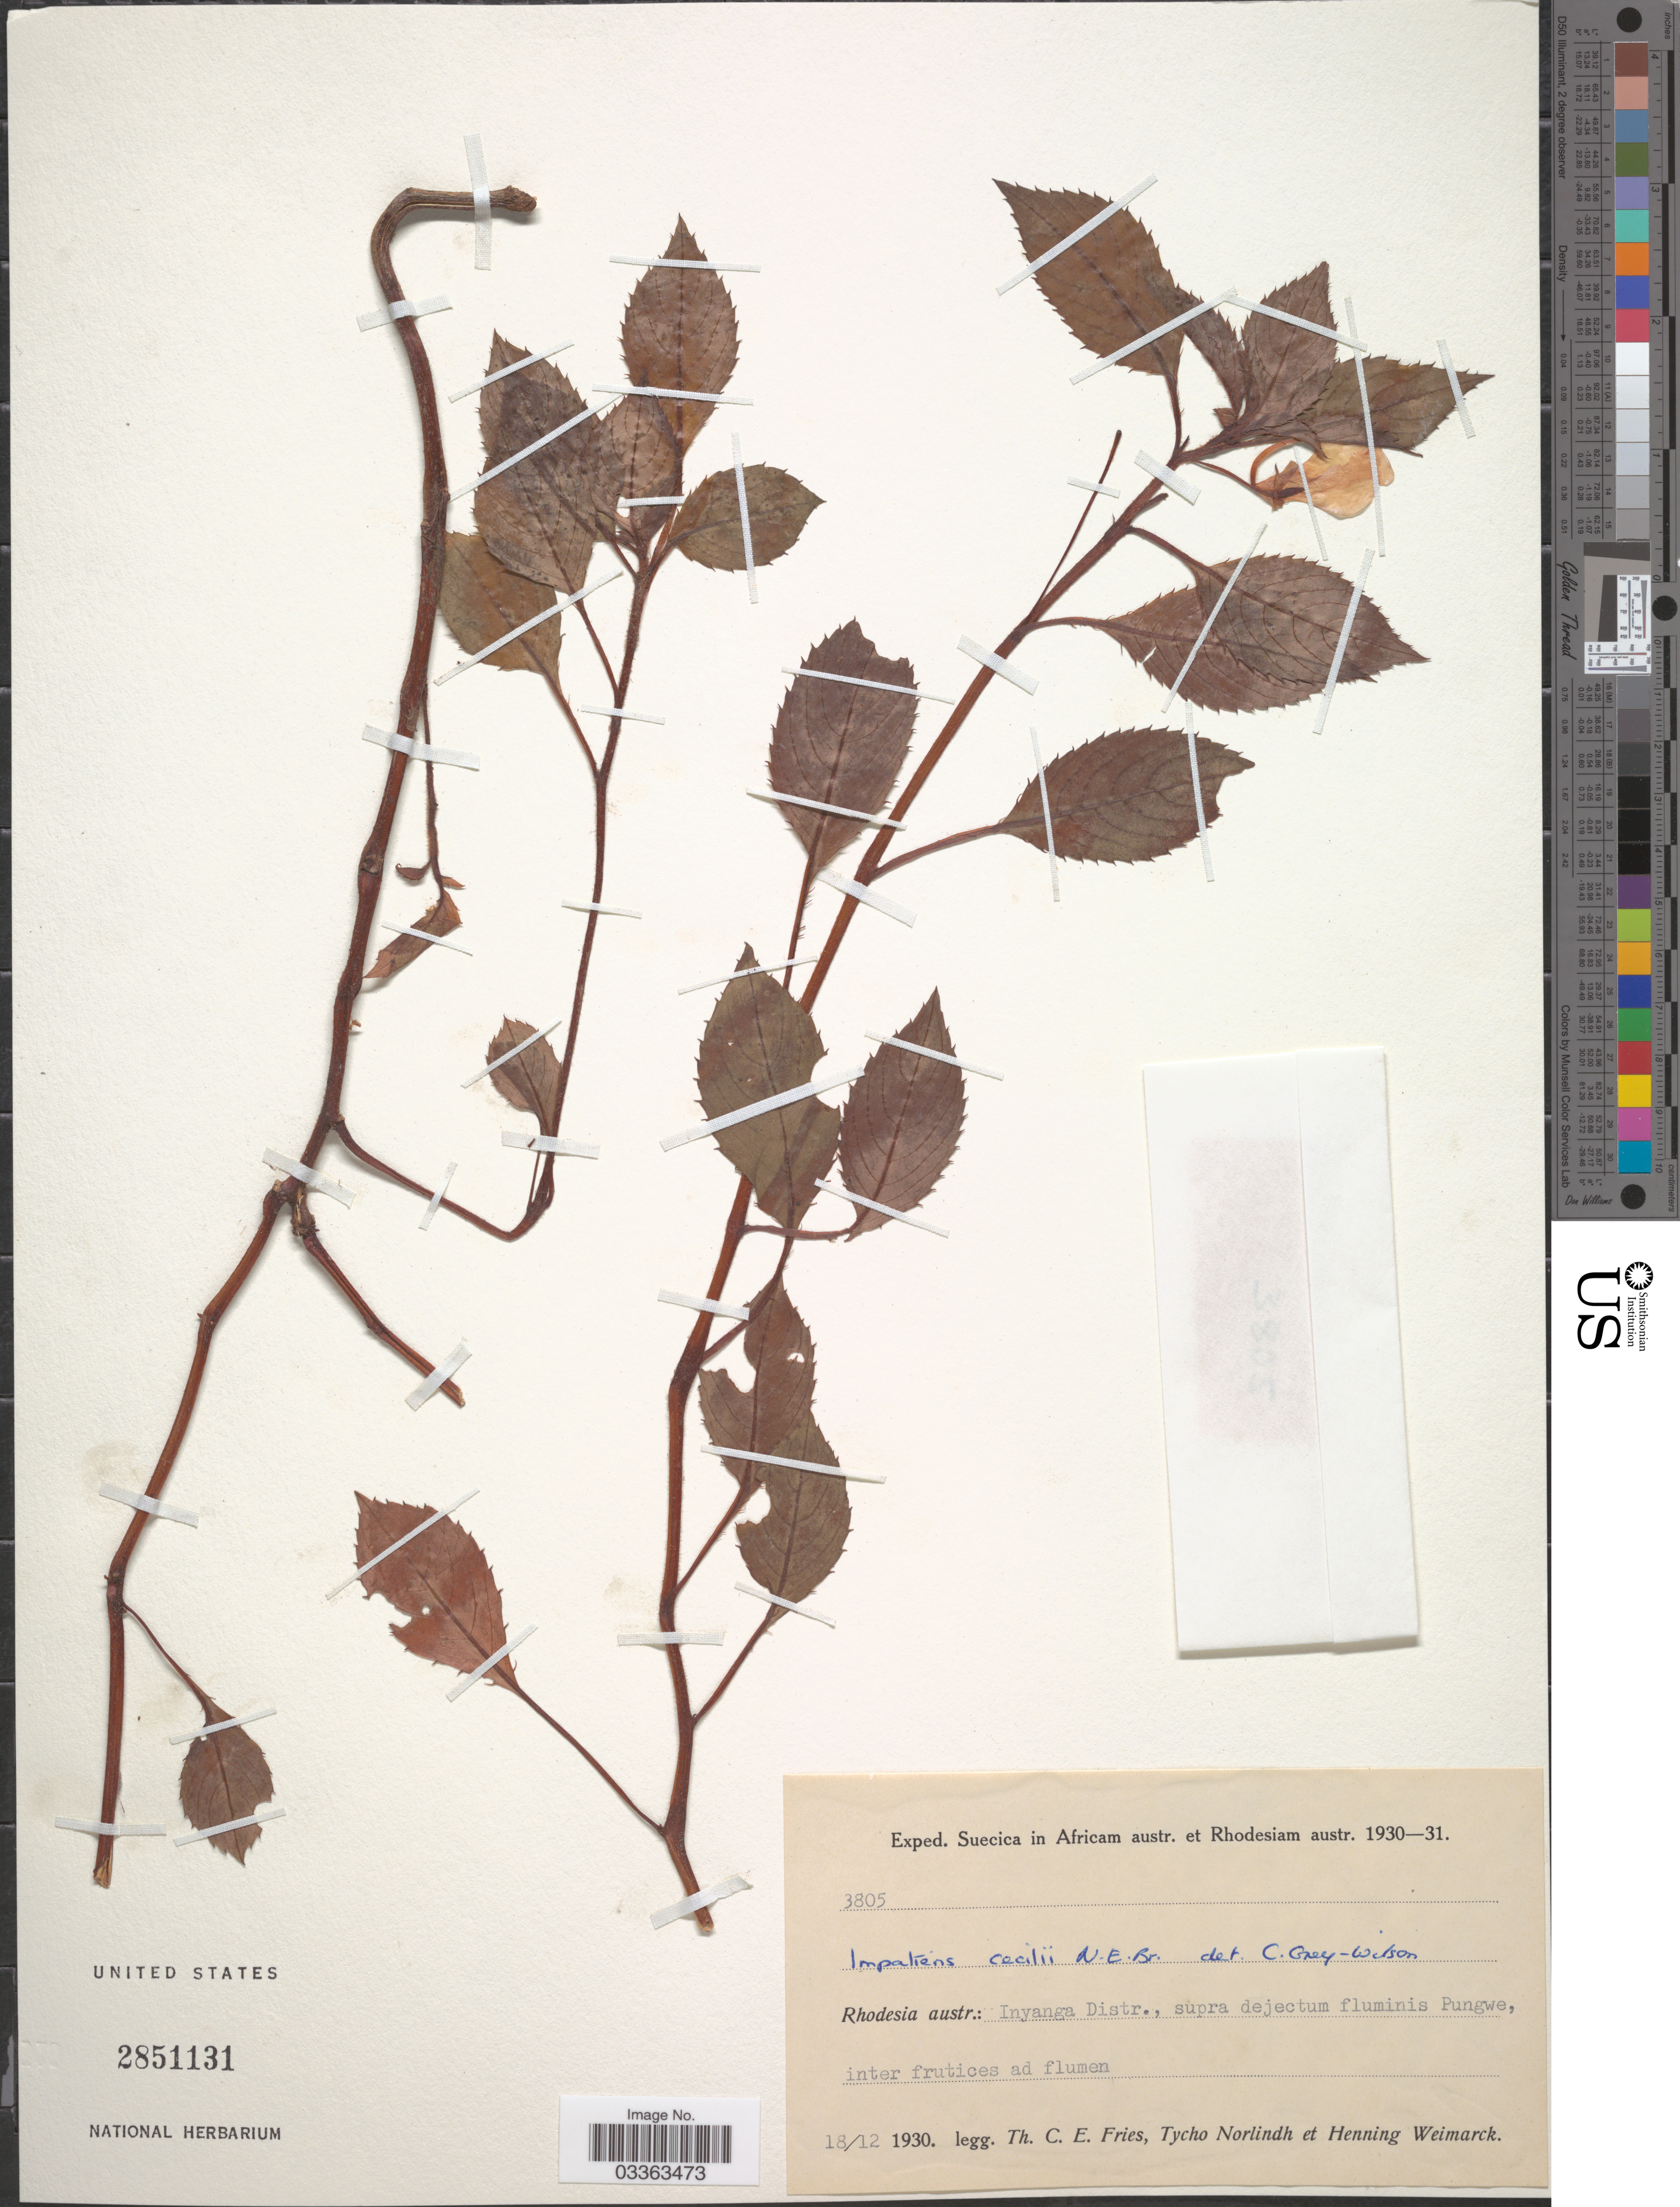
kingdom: Plantae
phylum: Tracheophyta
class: Magnoliopsida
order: Ericales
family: Balsaminaceae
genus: Impatiens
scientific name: Impatiens ceciliae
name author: N.E. Br.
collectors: T. C. E. Fries, N. T. Norlindh & H. Weimarck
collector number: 3805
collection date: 1930-12-18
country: Zimbabwe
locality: Rhodesia austr.: Inyanga Distr., supra dejectum fluminis Pungwe.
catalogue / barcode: US 2851131